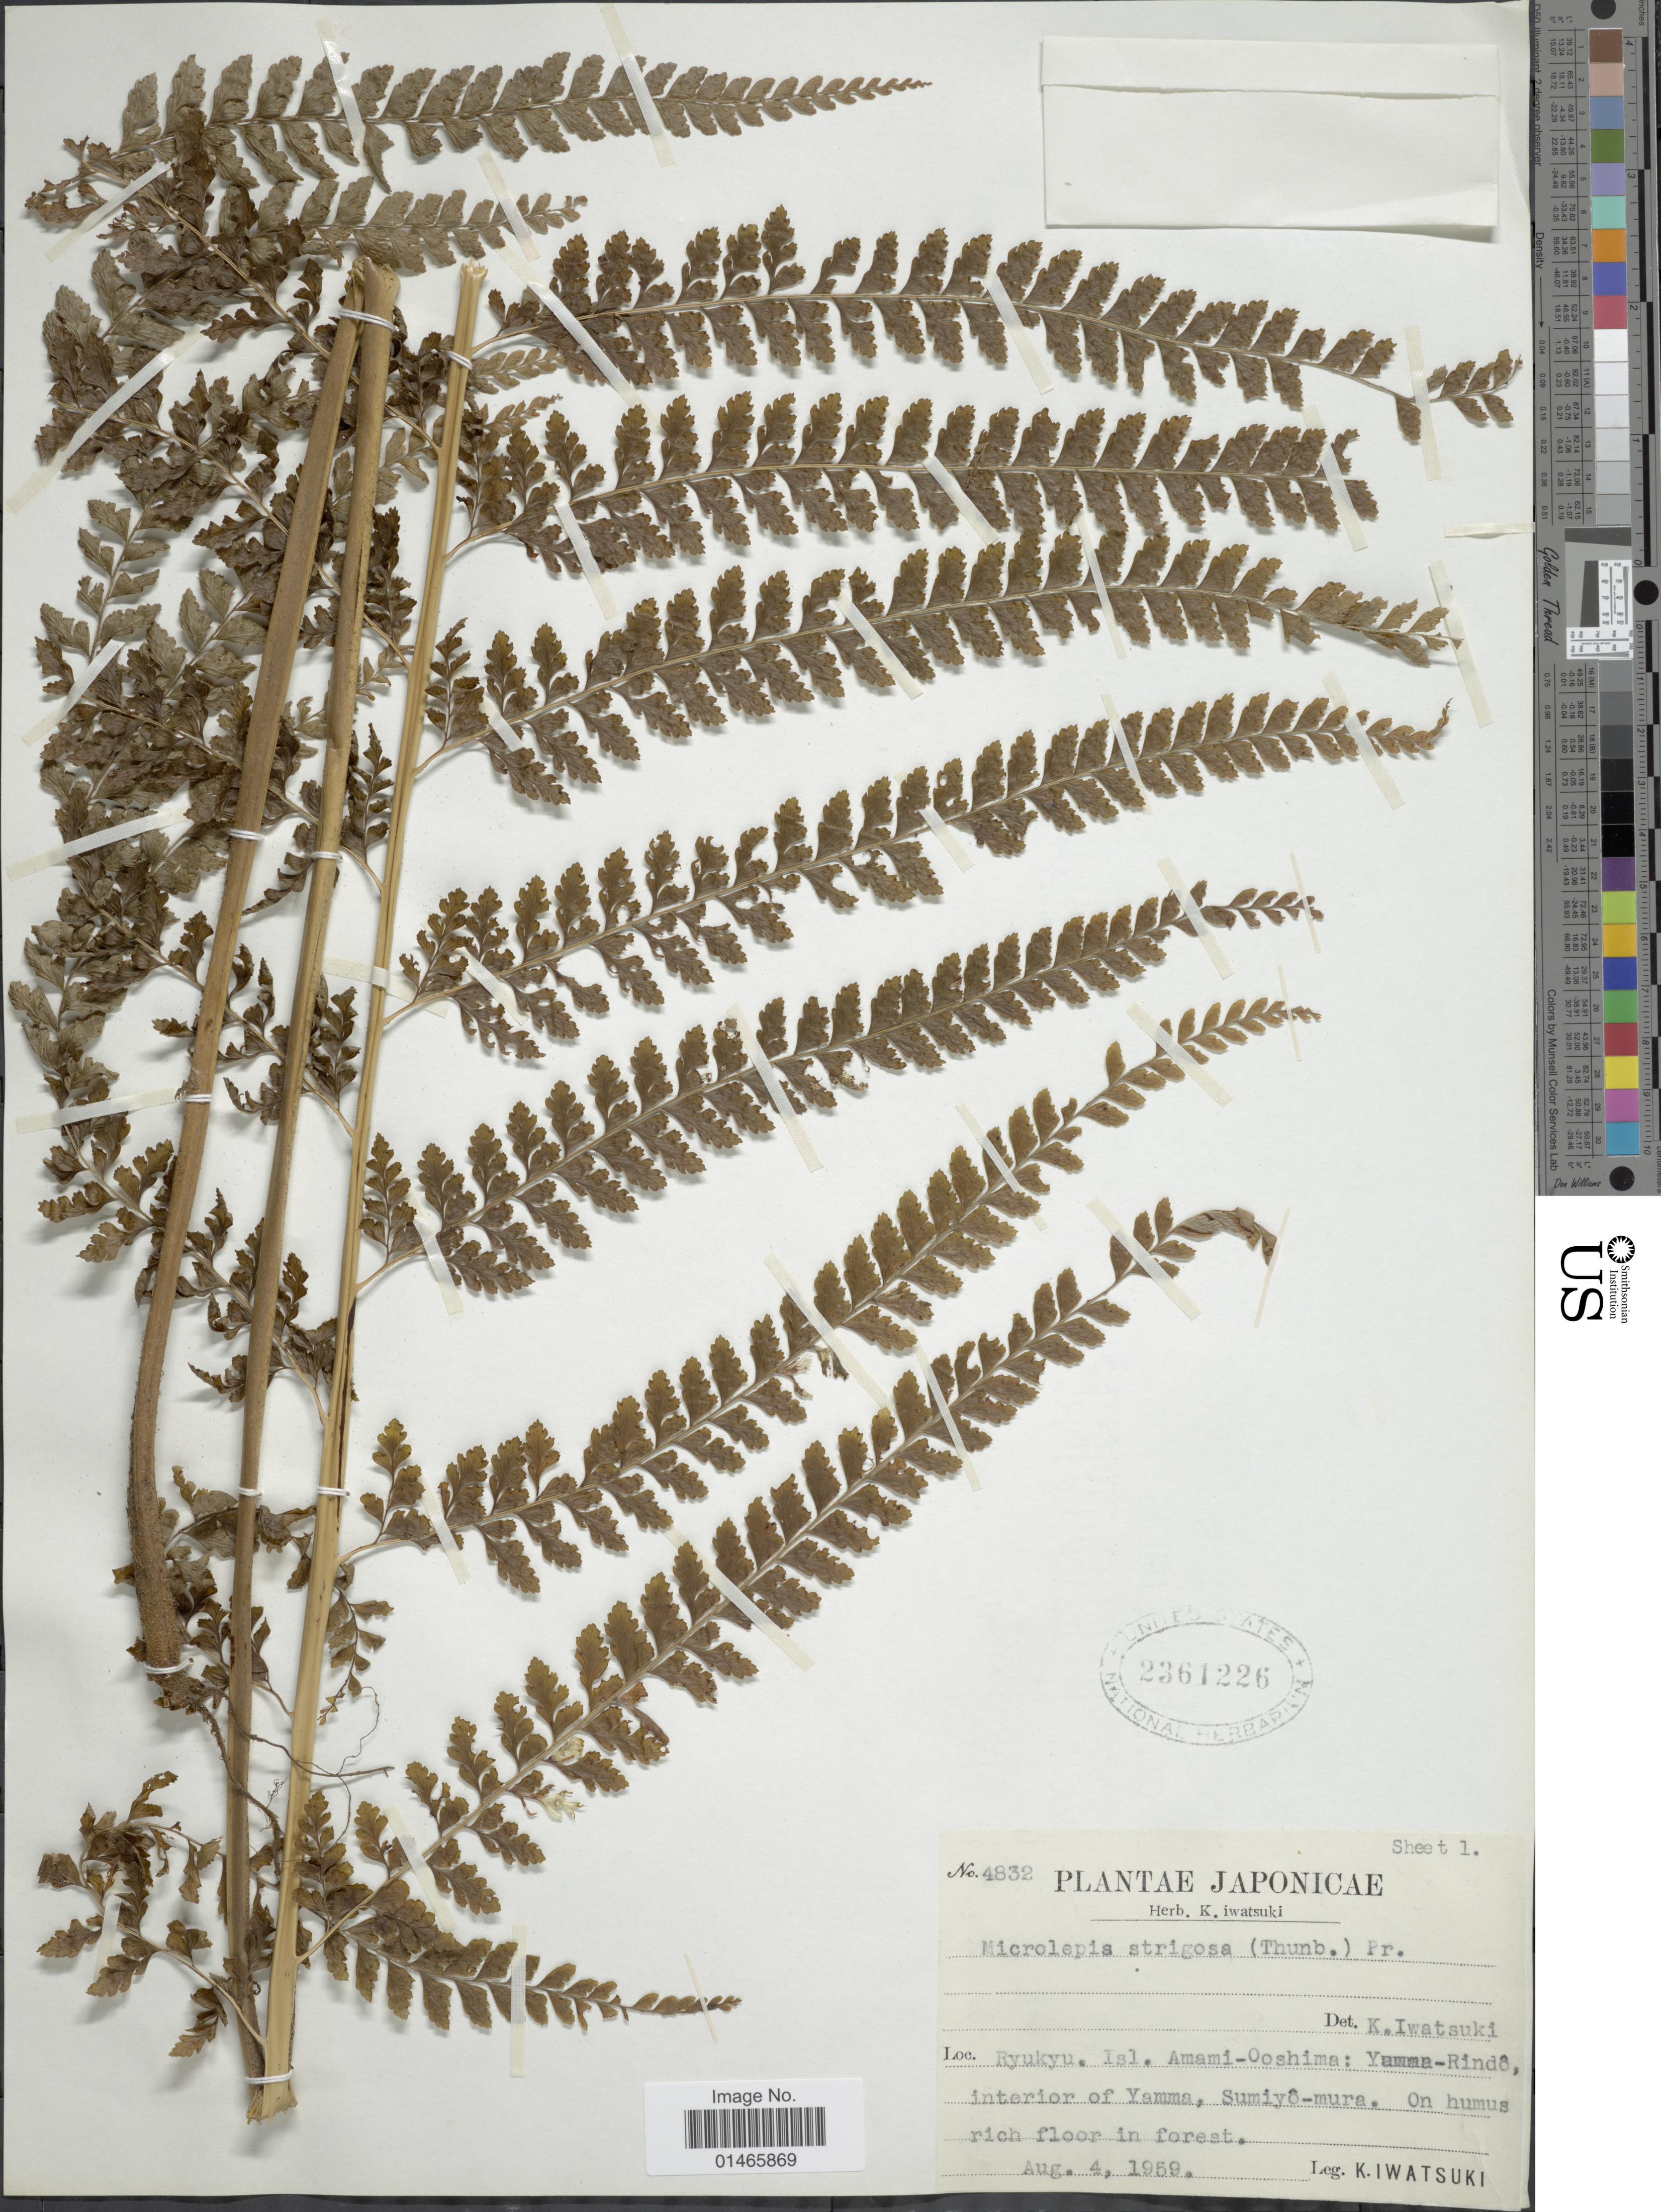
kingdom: Plantae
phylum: Tracheophyta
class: Polypodiopsida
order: Polypodiales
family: Dennstaedtiaceae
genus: Microlepia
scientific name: Microlepia strigosa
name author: (Thunb.) J. Presl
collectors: K. Iwatsuki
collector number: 4832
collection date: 1959-08-04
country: Japan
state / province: Kagosima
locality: Ryukyu Isl., Amami-Ooshima: Yamma-Rindô, interior of Yamma, Sumiyô-mura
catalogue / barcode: US 2361226